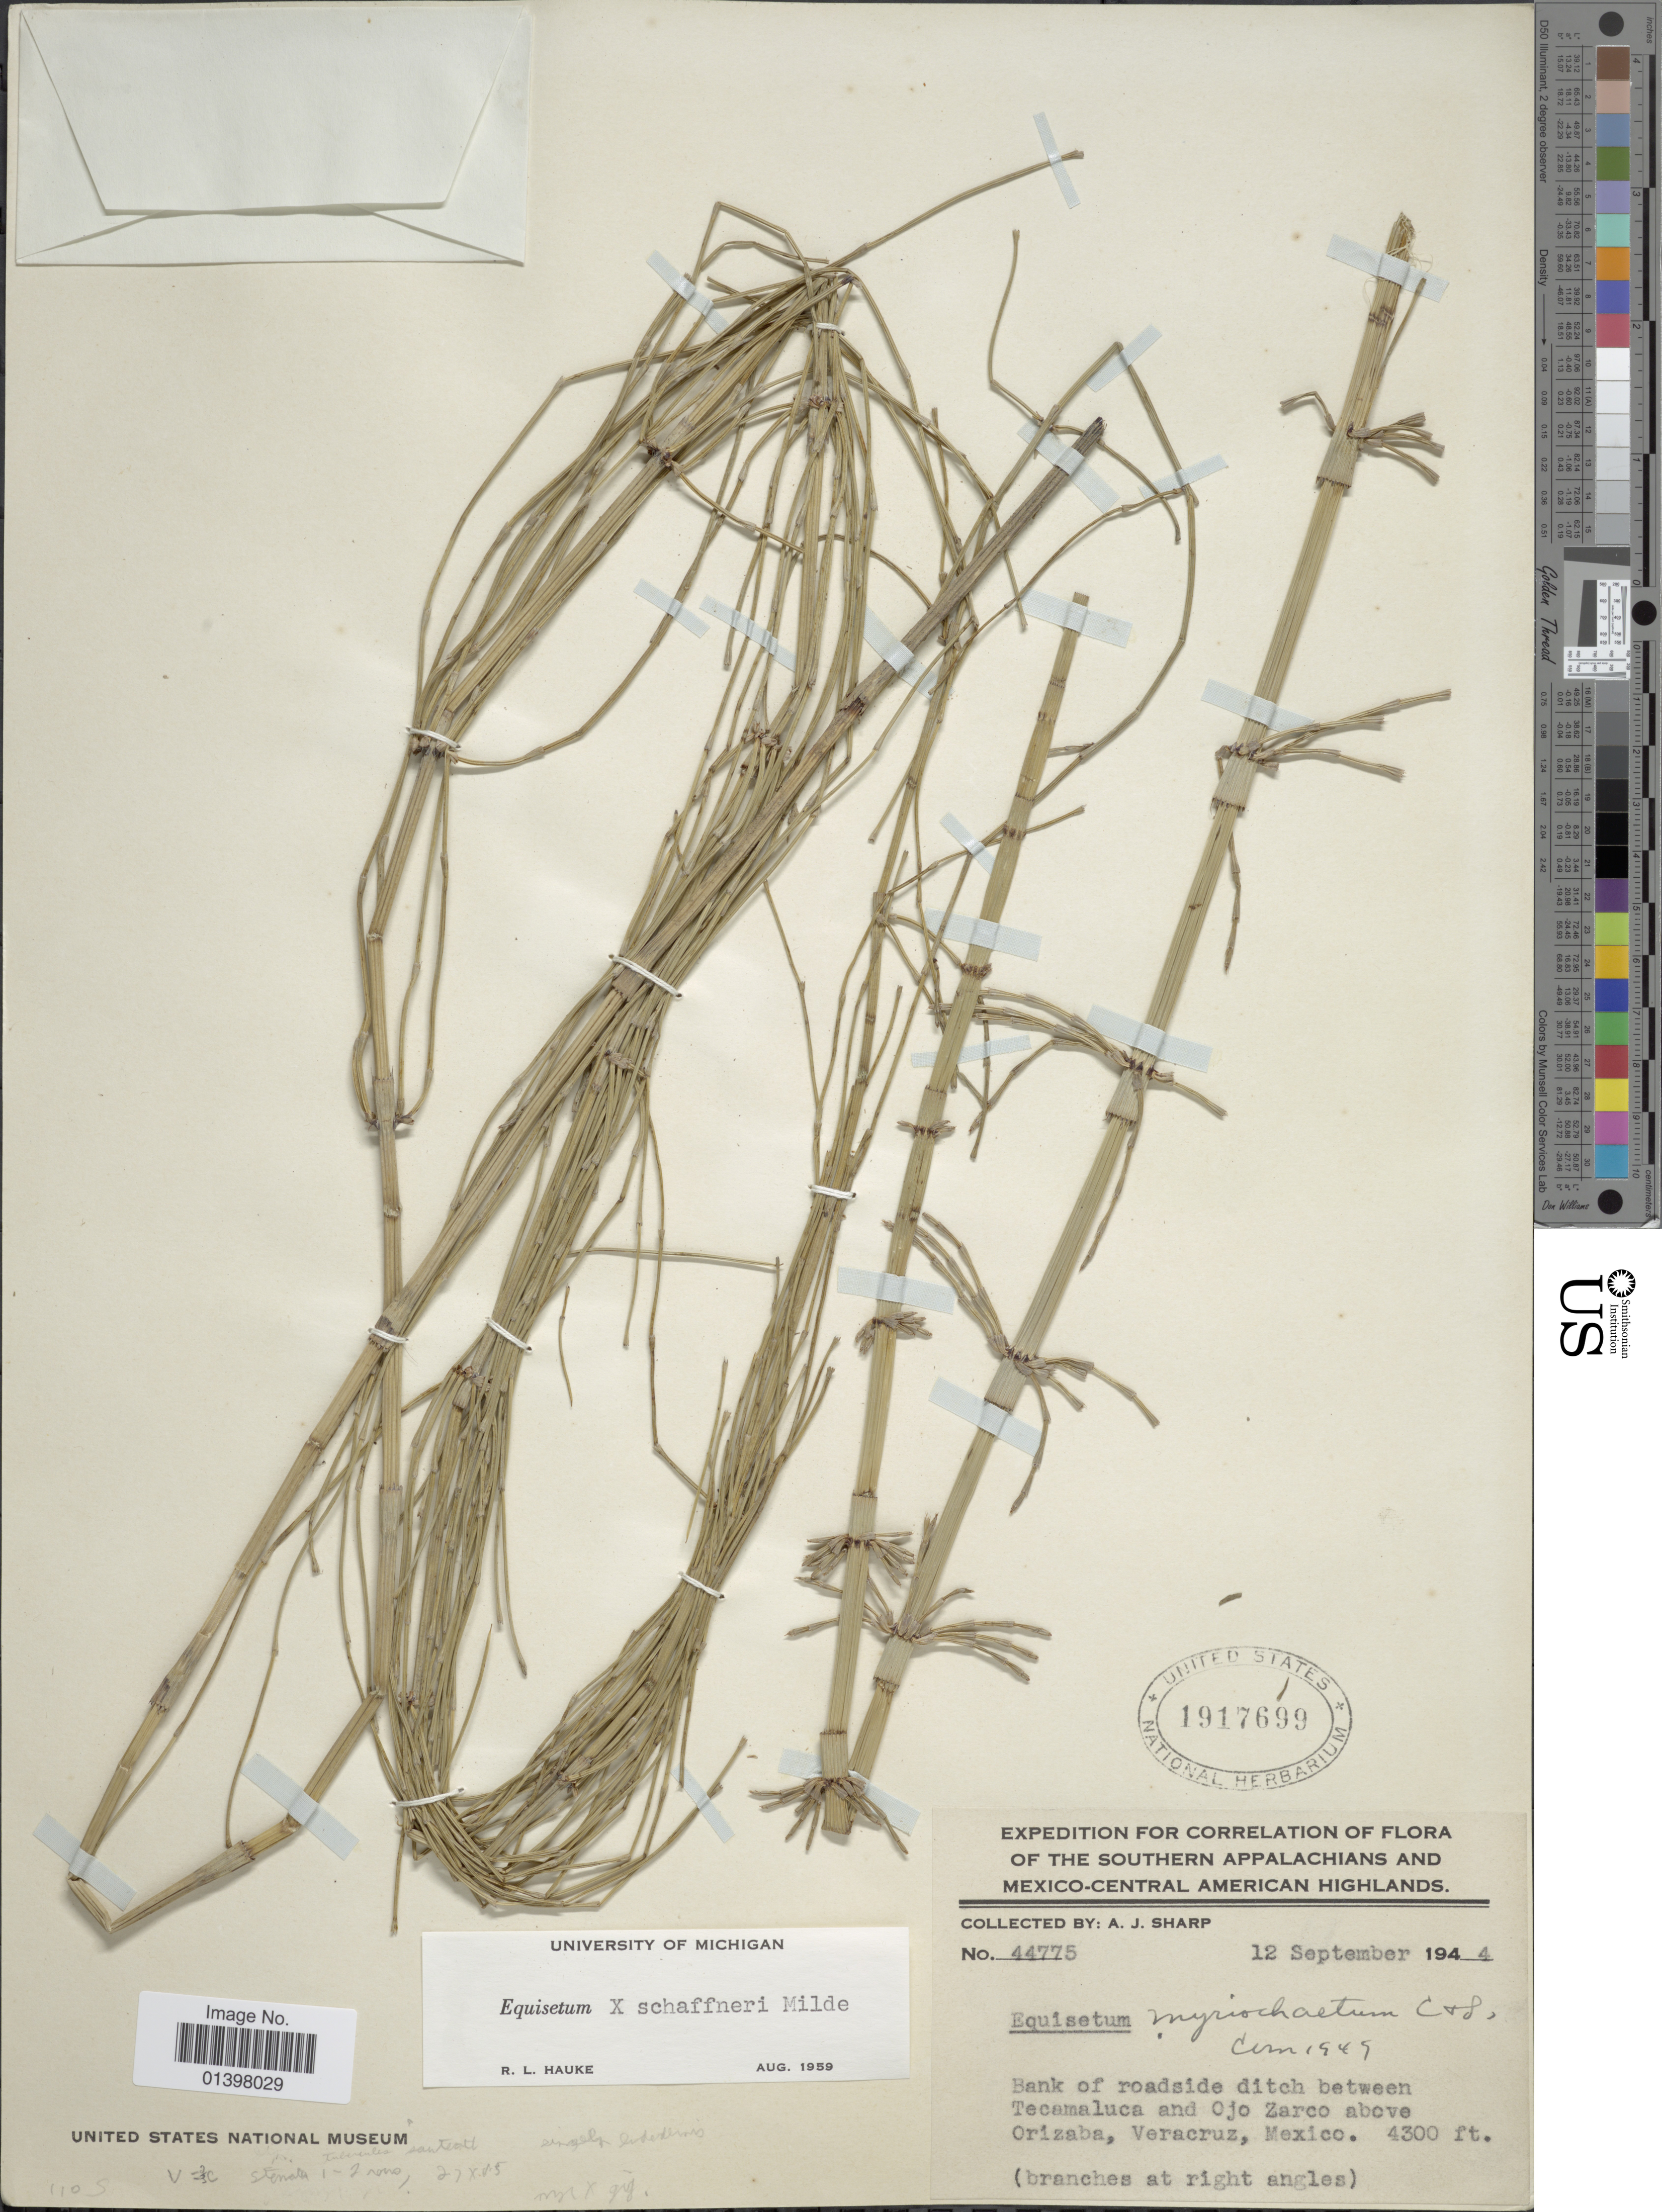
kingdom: Plantae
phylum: Tracheophyta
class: Polypodiopsida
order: Equisetales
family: Equisetaceae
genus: Equisetum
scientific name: Equisetum x schaffneri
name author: J. Milde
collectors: A. J. Sharp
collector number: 44775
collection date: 1944-09-12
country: Mexico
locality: Bank of roadside ditch between Tecamaluca and Ojo Zarco above Orizaba, Veracruz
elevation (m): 1311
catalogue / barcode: US 1917699